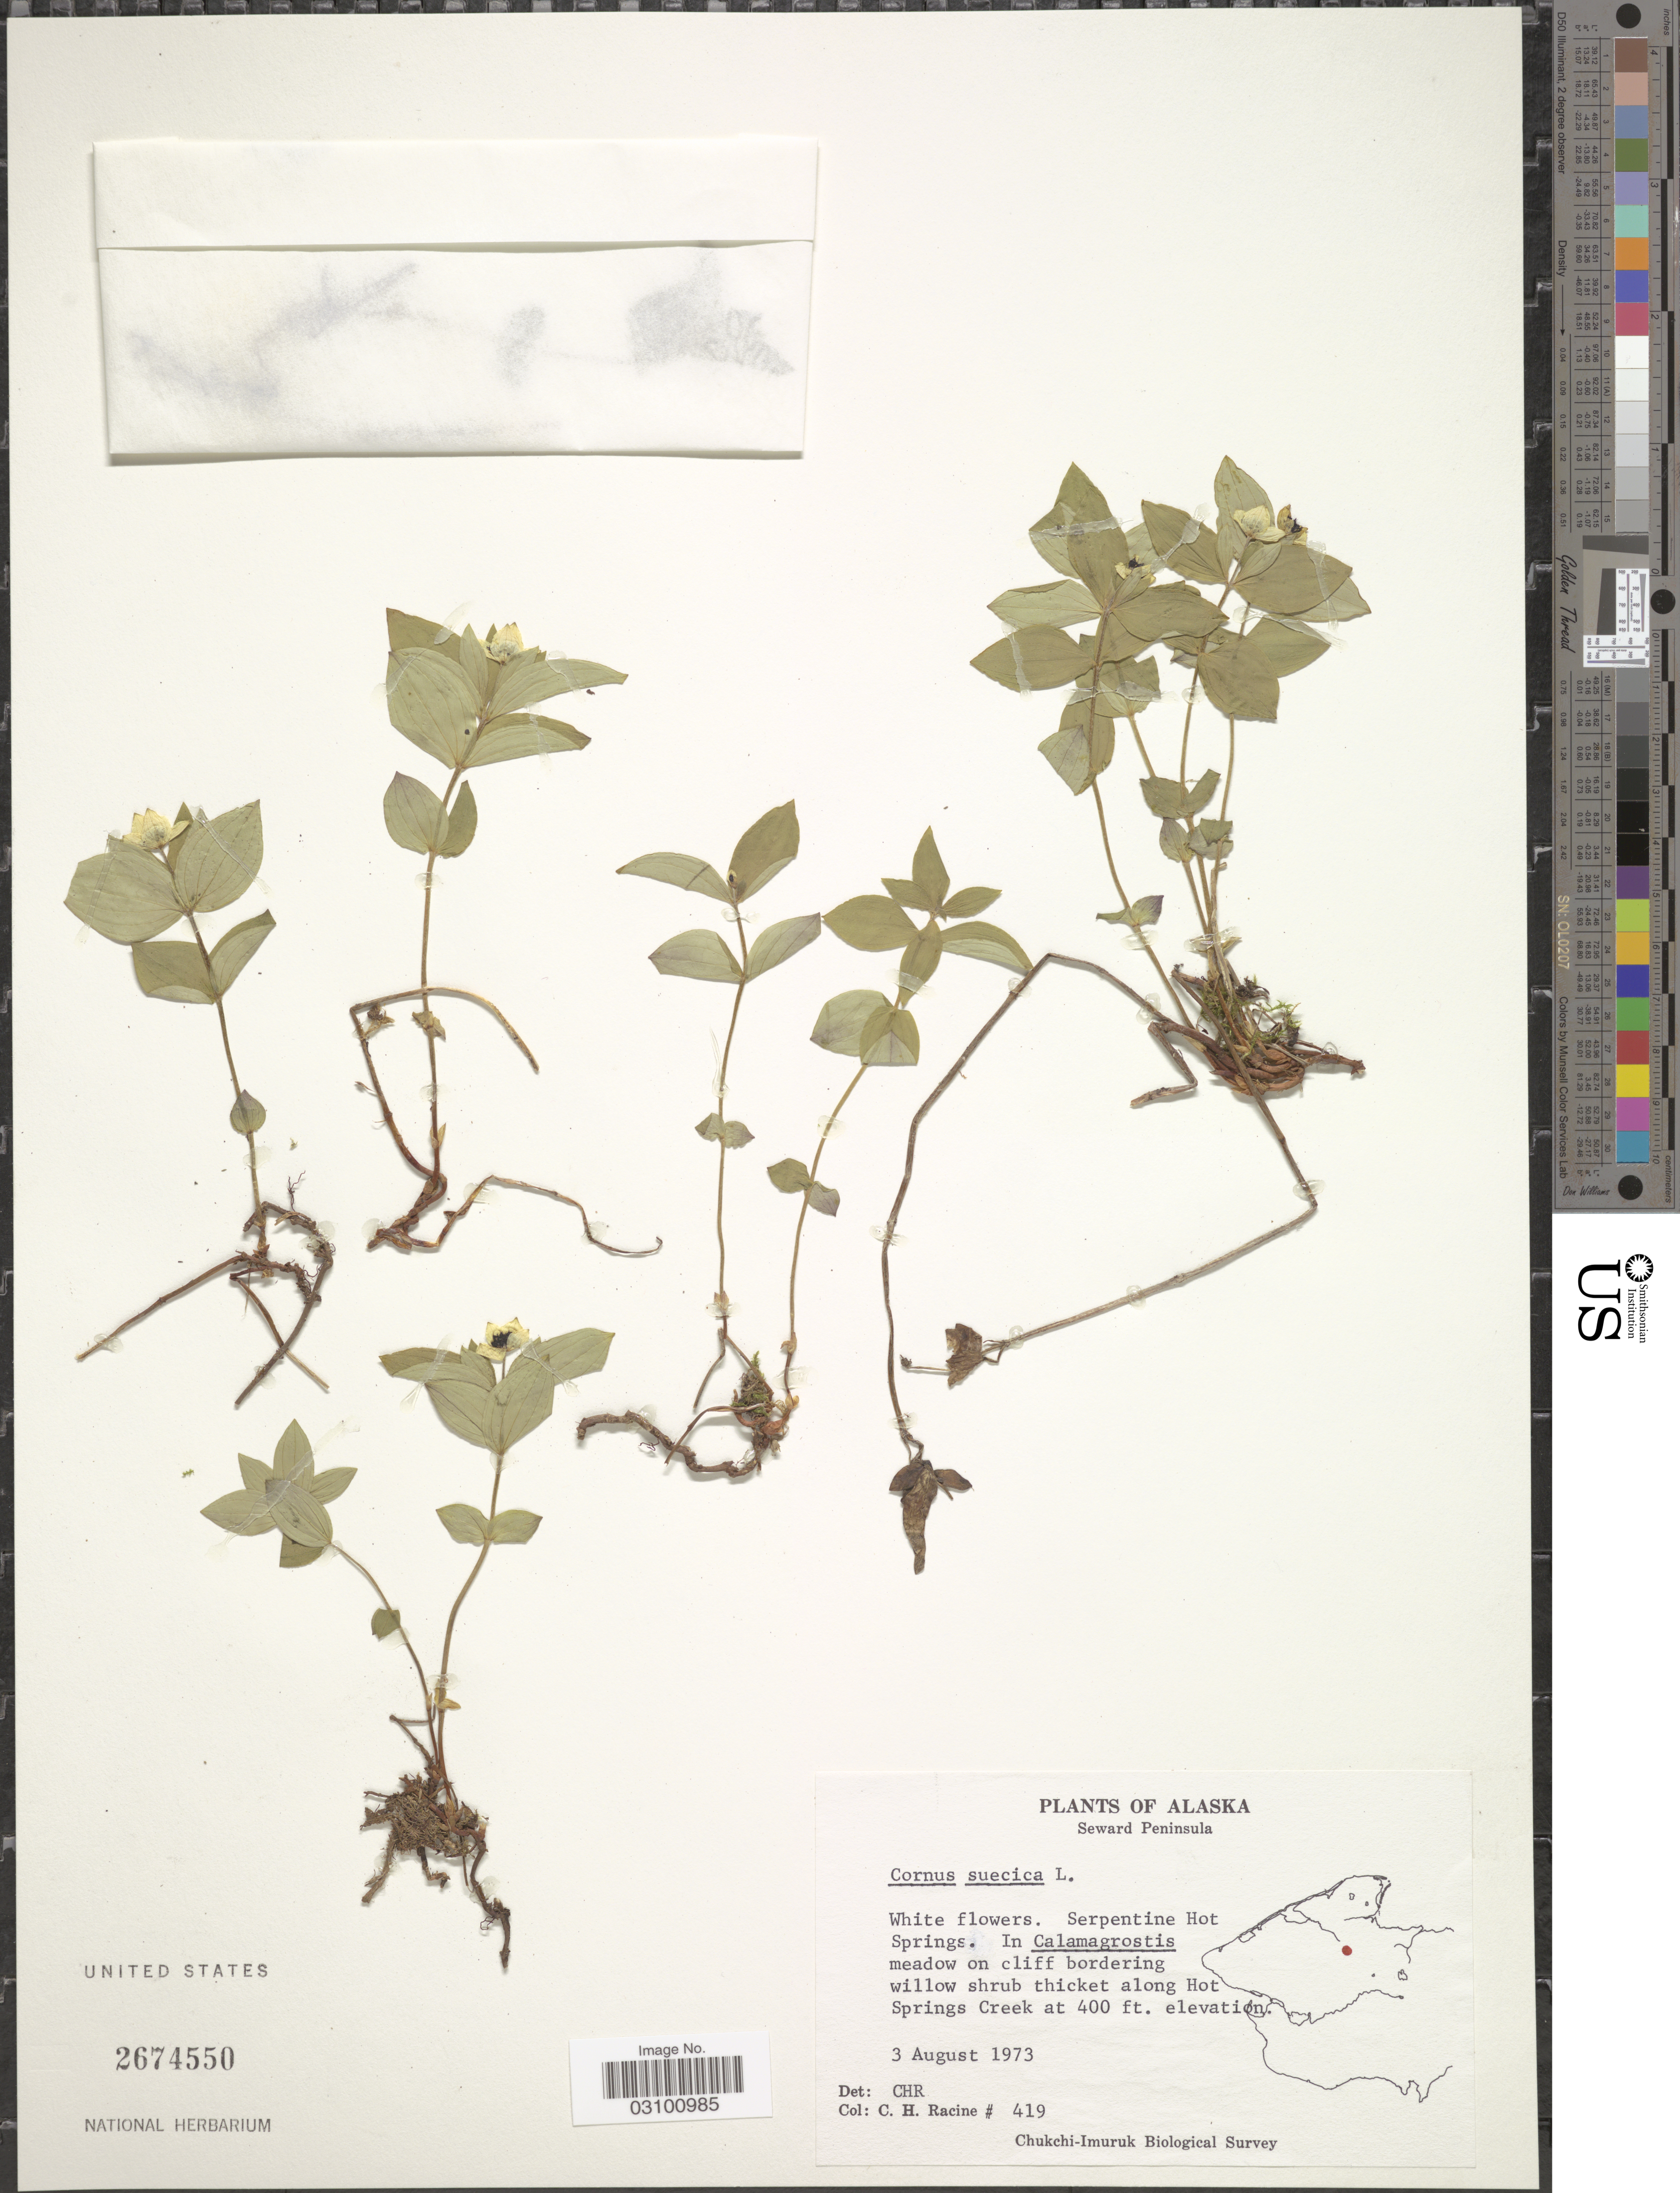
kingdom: Plantae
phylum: Tracheophyta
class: Magnoliopsida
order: Cornales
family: Cornaceae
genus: Cornus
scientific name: Cornus suecica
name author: L.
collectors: C. Racine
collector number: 419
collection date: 1973-08-03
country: United States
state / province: Alaska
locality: Seward Peninsula. Along Hot Springs Creek.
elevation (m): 122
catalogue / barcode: US 2674550